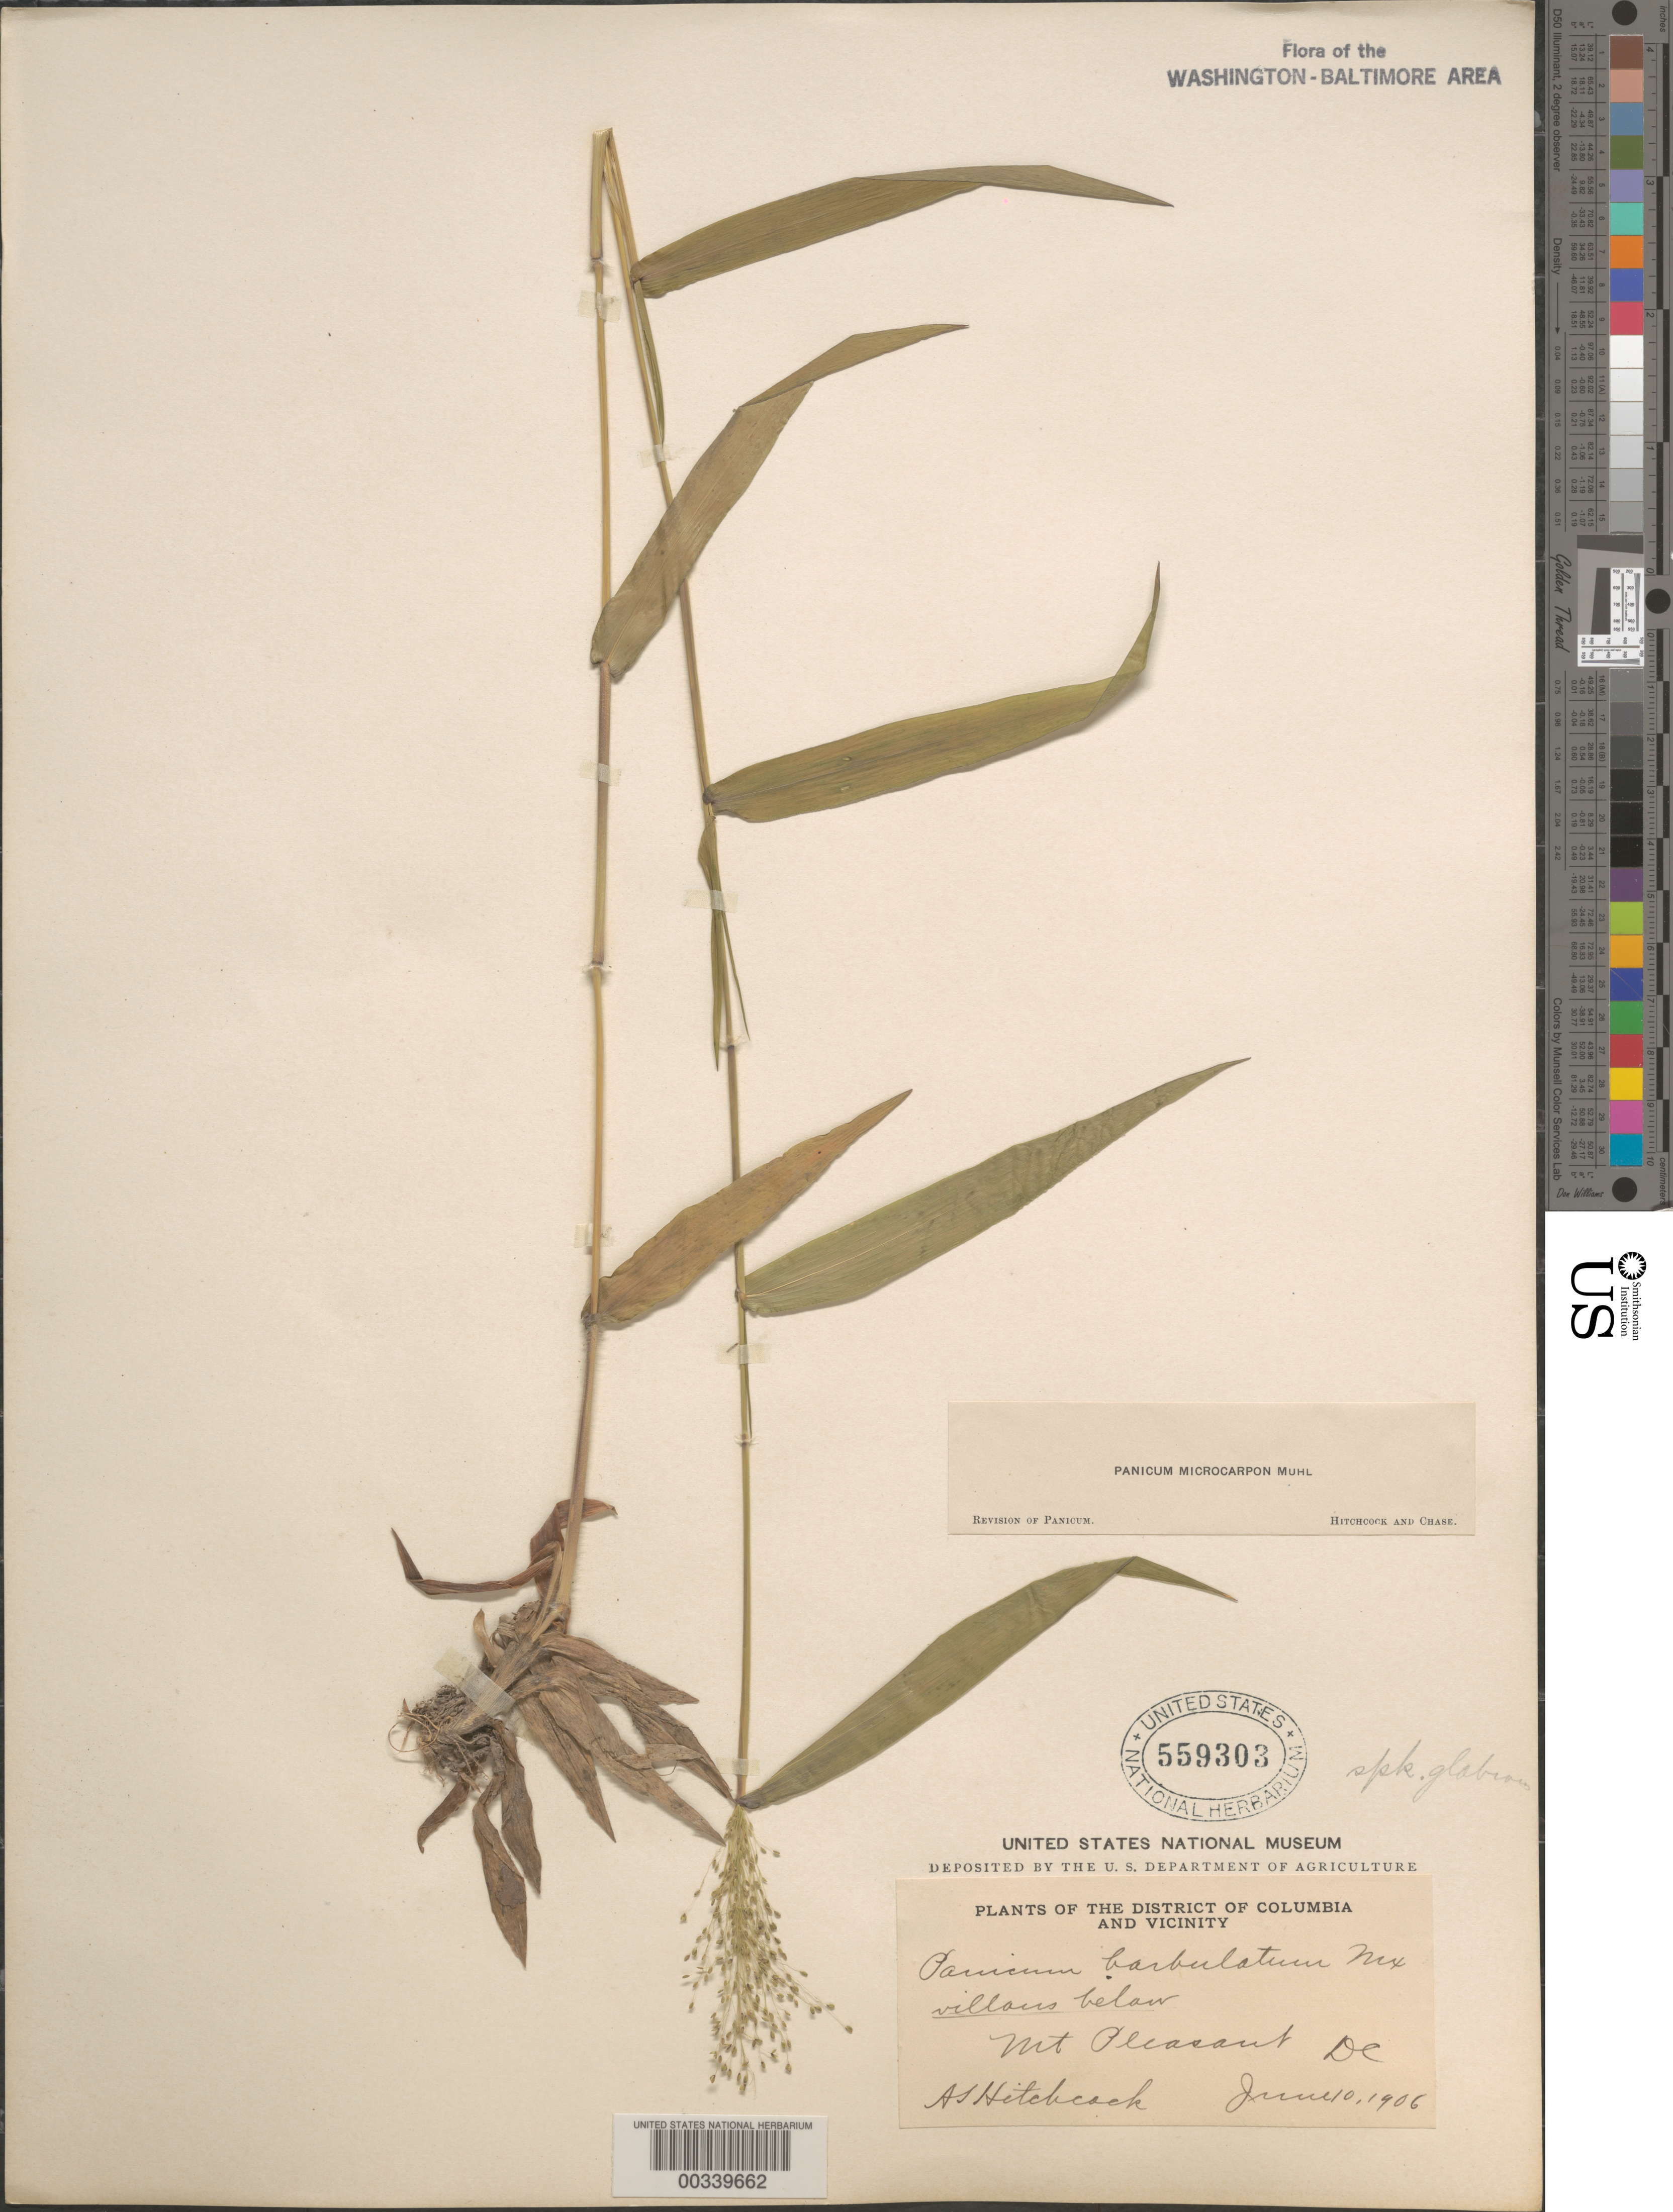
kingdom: Plantae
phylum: Tracheophyta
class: Liliopsida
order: Poales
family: Poaceae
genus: Dichanthelium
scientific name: Dichanthelium dichotomum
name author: (L.) Gould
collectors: A. S. Hitchcock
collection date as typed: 10 Jun 1906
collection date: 1906-06-10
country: United States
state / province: District of Columbia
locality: Mount Pleasant Rock Creek Park and Vicinity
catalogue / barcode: US 559303